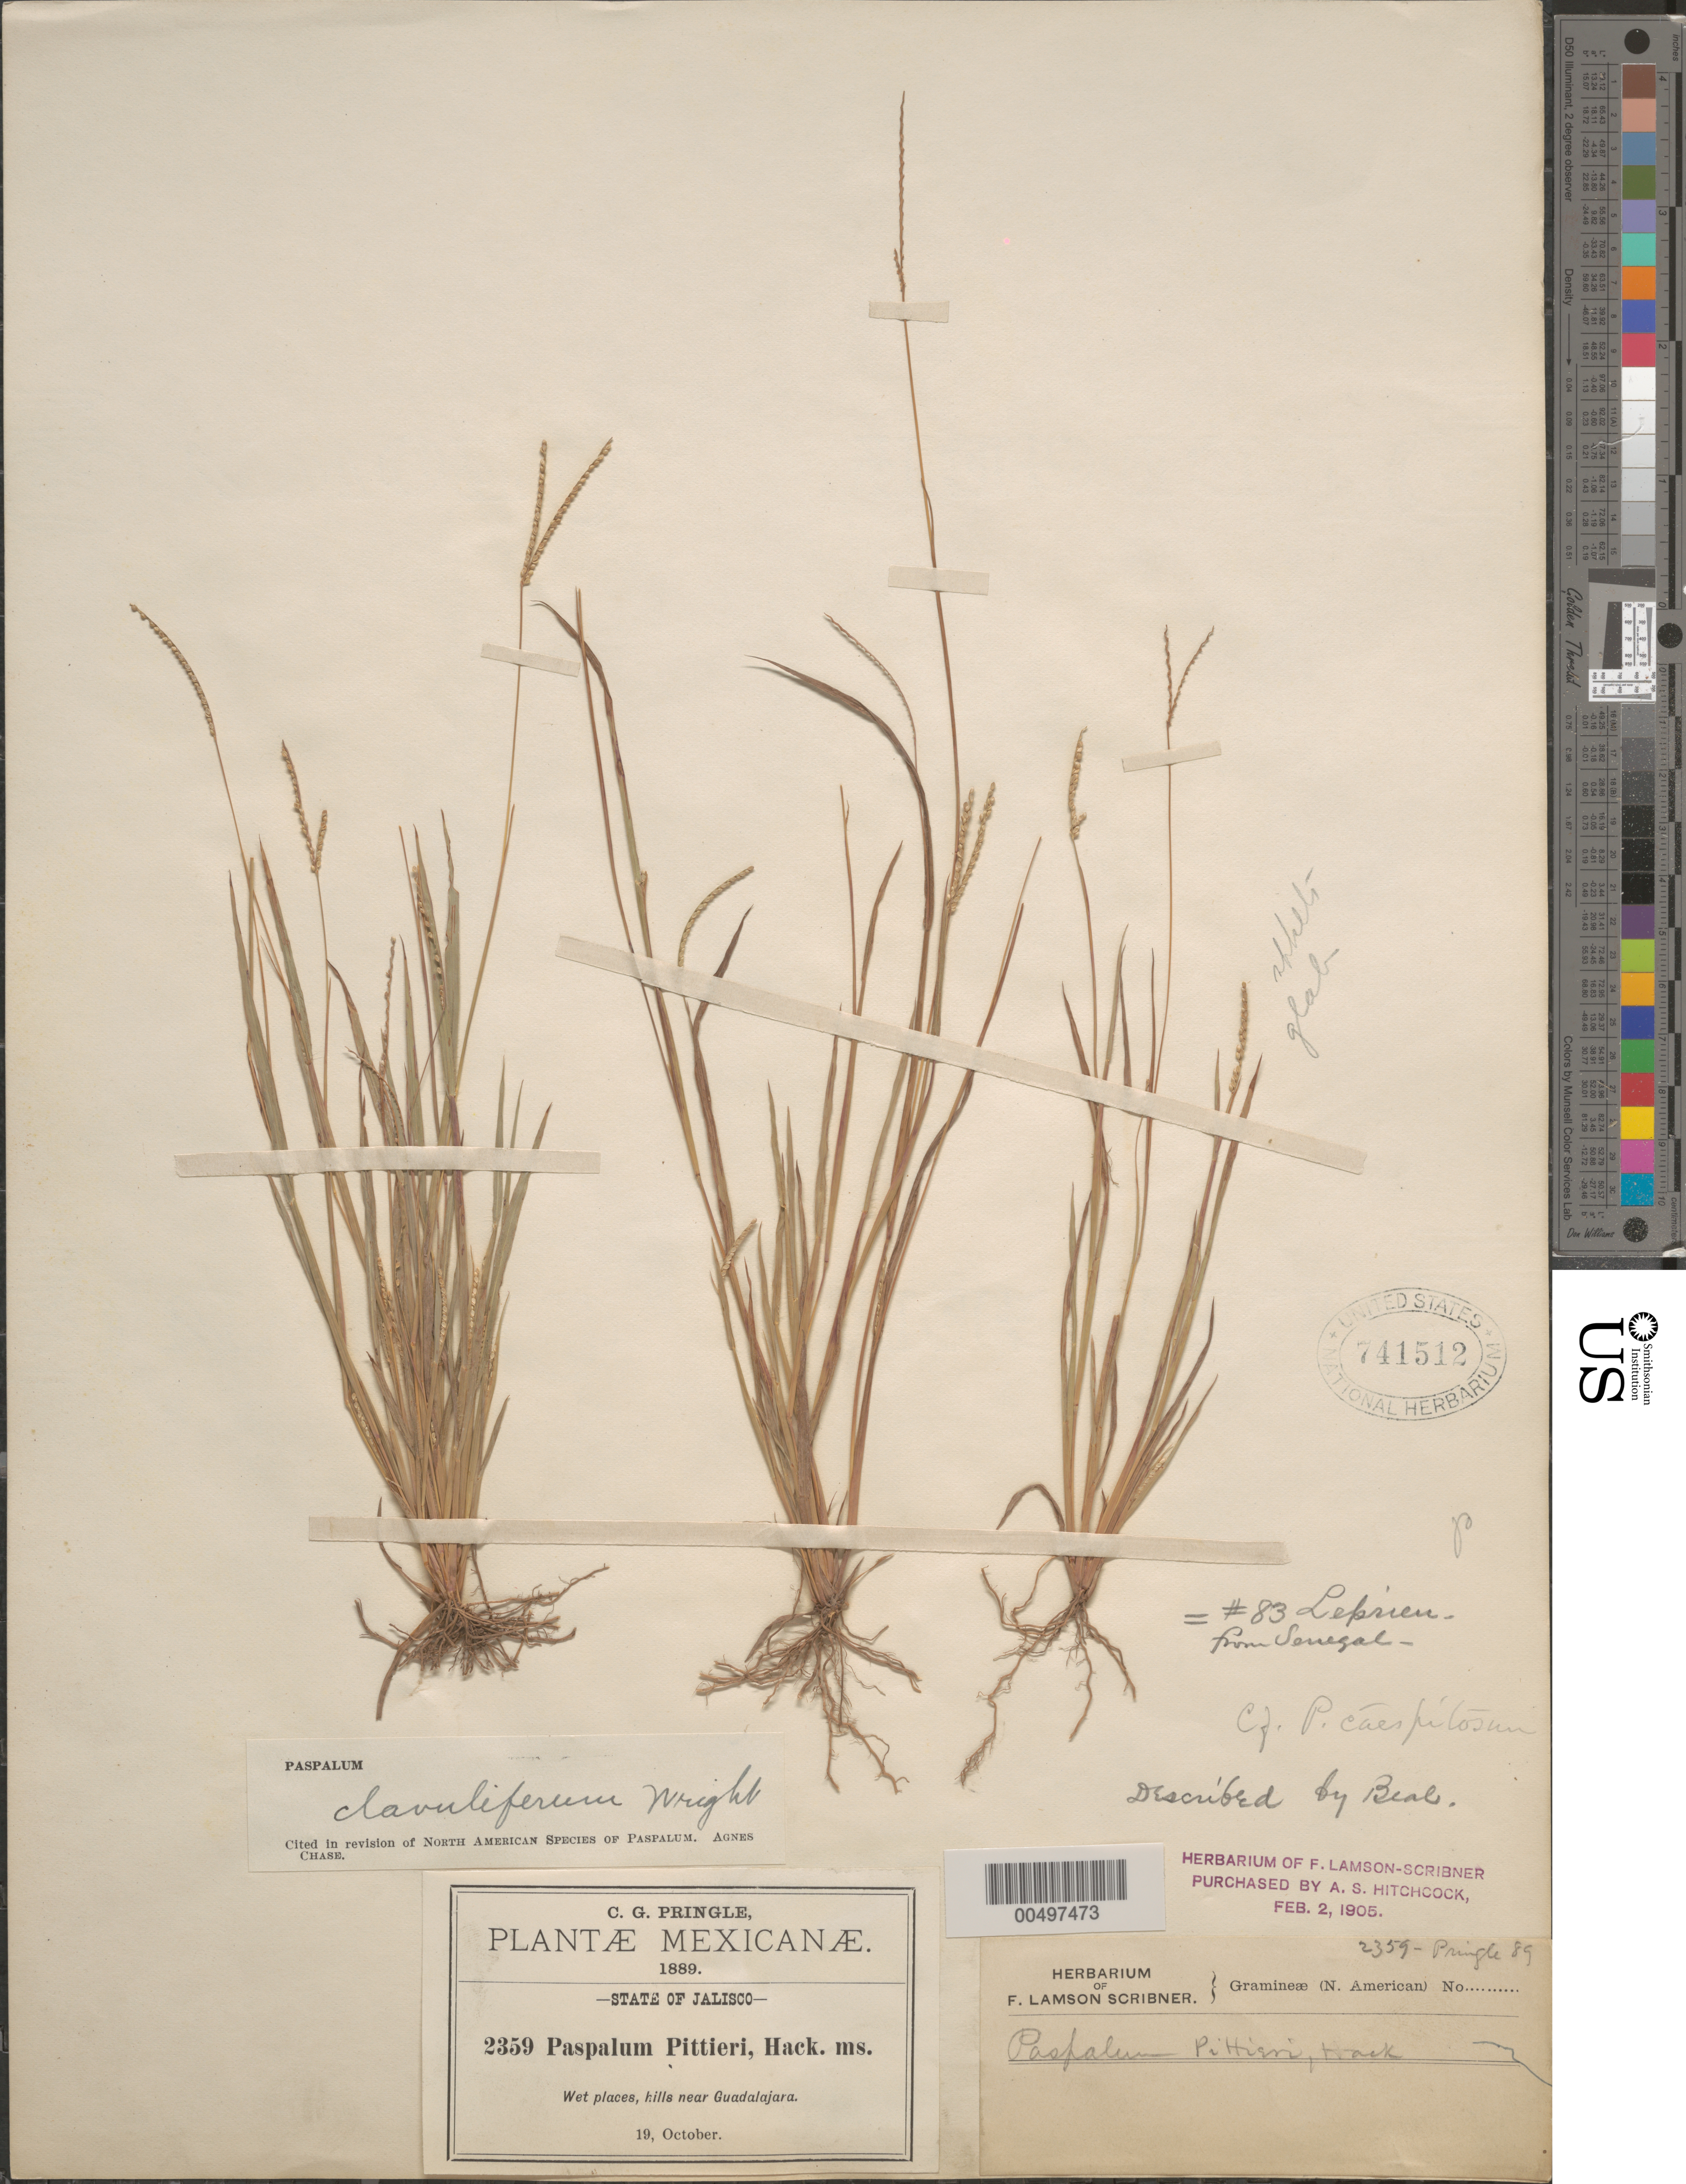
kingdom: Plantae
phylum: Tracheophyta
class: Liliopsida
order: Poales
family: Poaceae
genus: Paspalum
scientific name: Paspalum claviliferum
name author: C. Wright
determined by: Chase, [M.] Agnes, (US)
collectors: C. G. Pringle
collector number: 2359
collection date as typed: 19 Oct 1889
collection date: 1889-10-19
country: Mexico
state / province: Jalisco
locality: Hills near Guadalajara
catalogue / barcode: US 741512